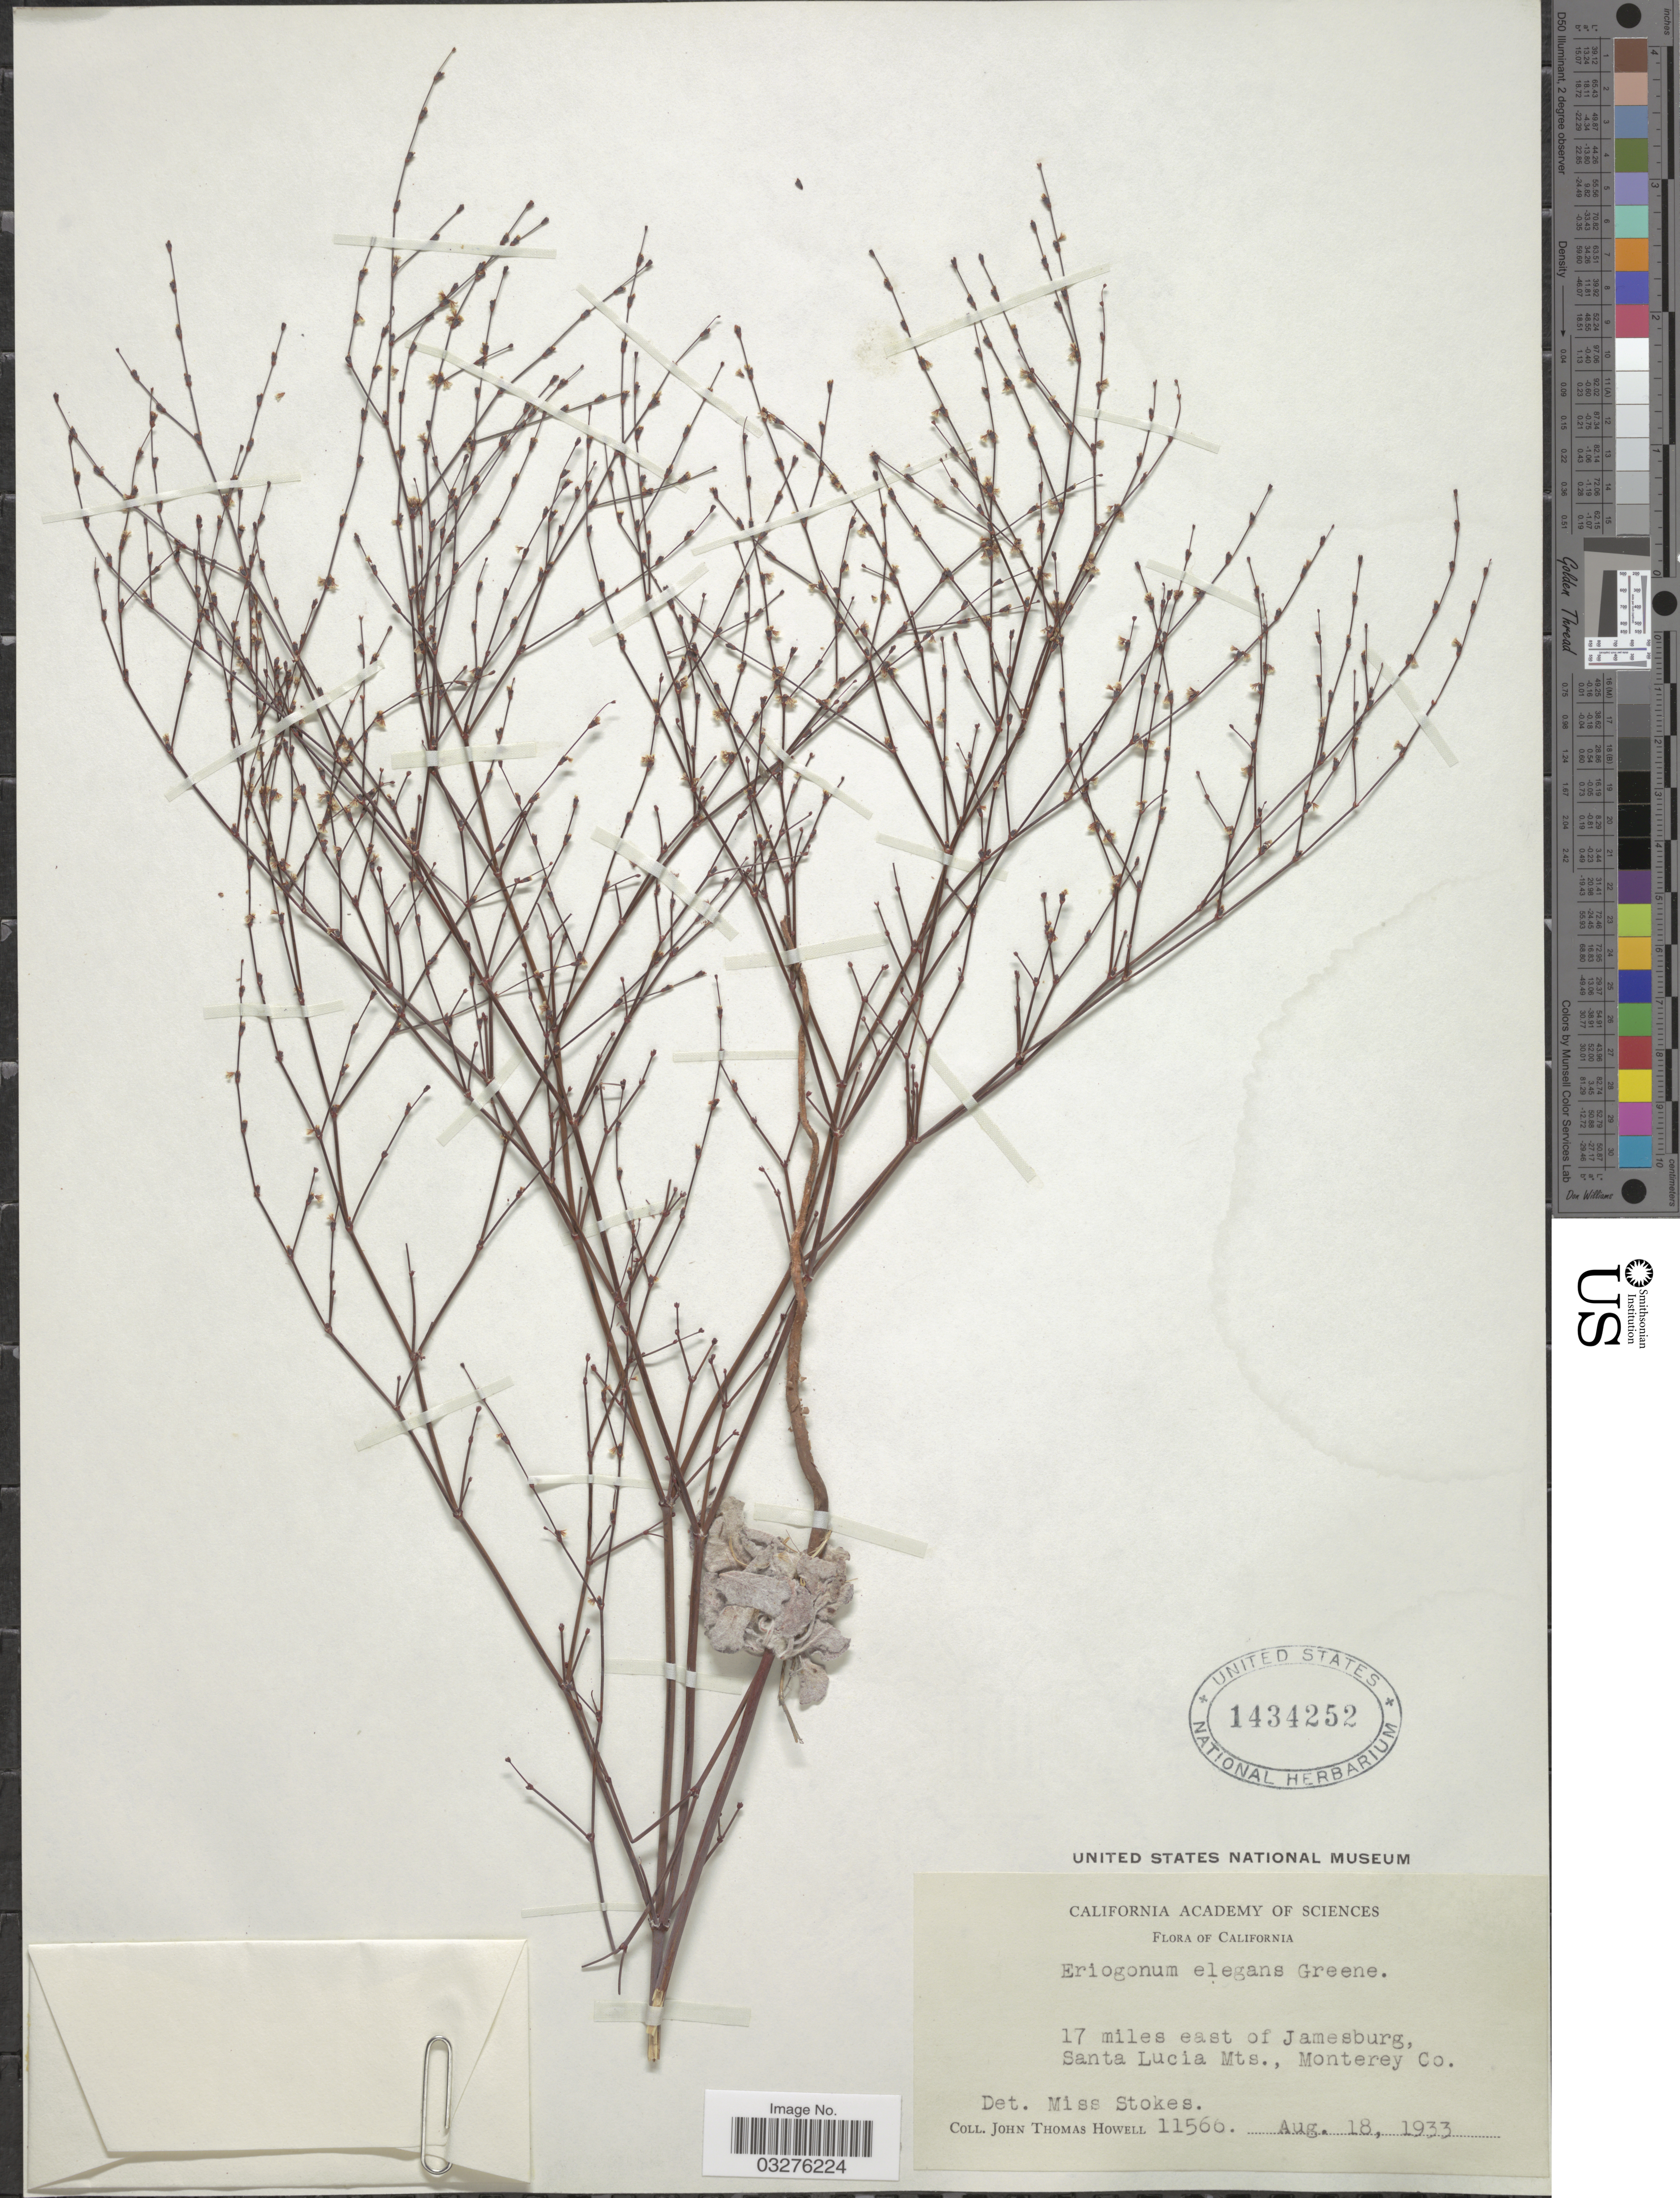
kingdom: Plantae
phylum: Tracheophyta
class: Magnoliopsida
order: Caryophyllales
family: Polygonaceae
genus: Eriogonum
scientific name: Eriogonum elegans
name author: Greene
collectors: J. T. Howell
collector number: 11566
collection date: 1933-08-18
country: United States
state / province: California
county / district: Monterey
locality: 17 miles east of Jamesburg, Santa Lucia Mts., Monterey Co.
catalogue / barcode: US 1434252